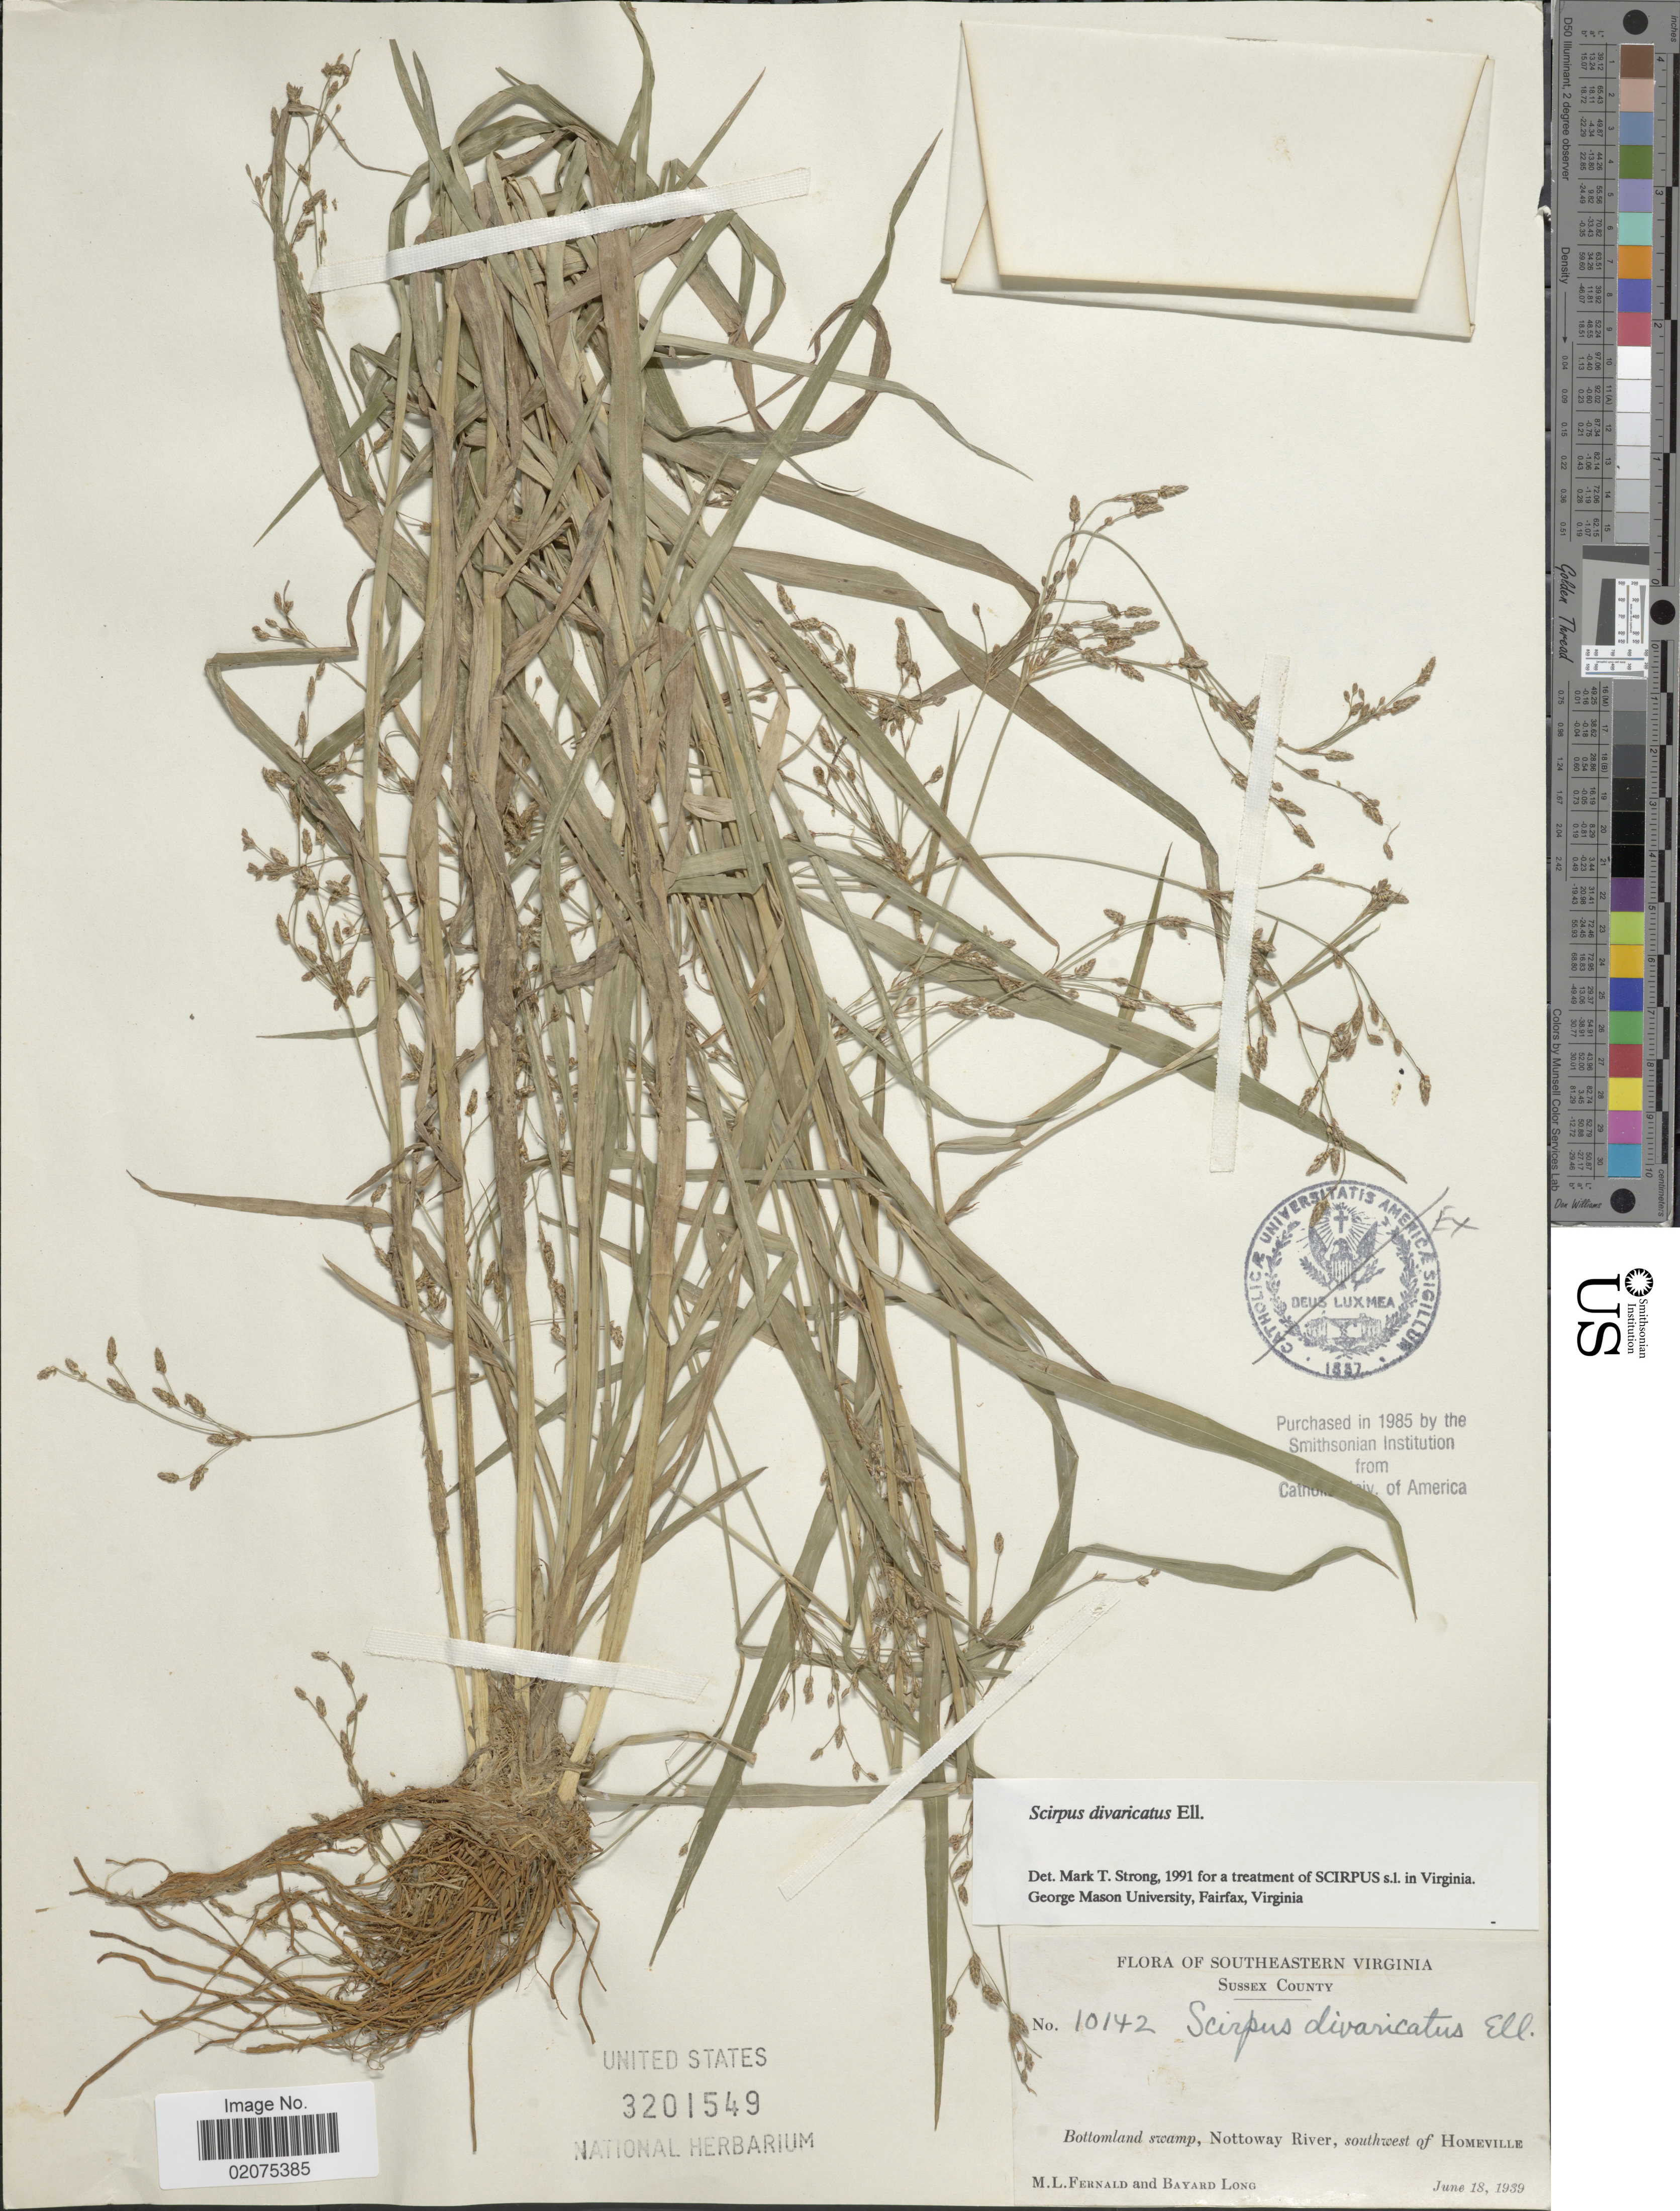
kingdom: Plantae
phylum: Tracheophyta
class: Liliopsida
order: Poales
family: Cyperaceae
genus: Scirpus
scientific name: Scirpus divaricatus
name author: Elliott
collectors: M. L. Fernald & B. Long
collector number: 10142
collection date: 1939-06-18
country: United States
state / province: Virginia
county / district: Sussex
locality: Southeastern Virginia. Sussex County. Bottomland swamp, Nottoway River, southwest of Homeville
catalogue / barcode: US 3201549